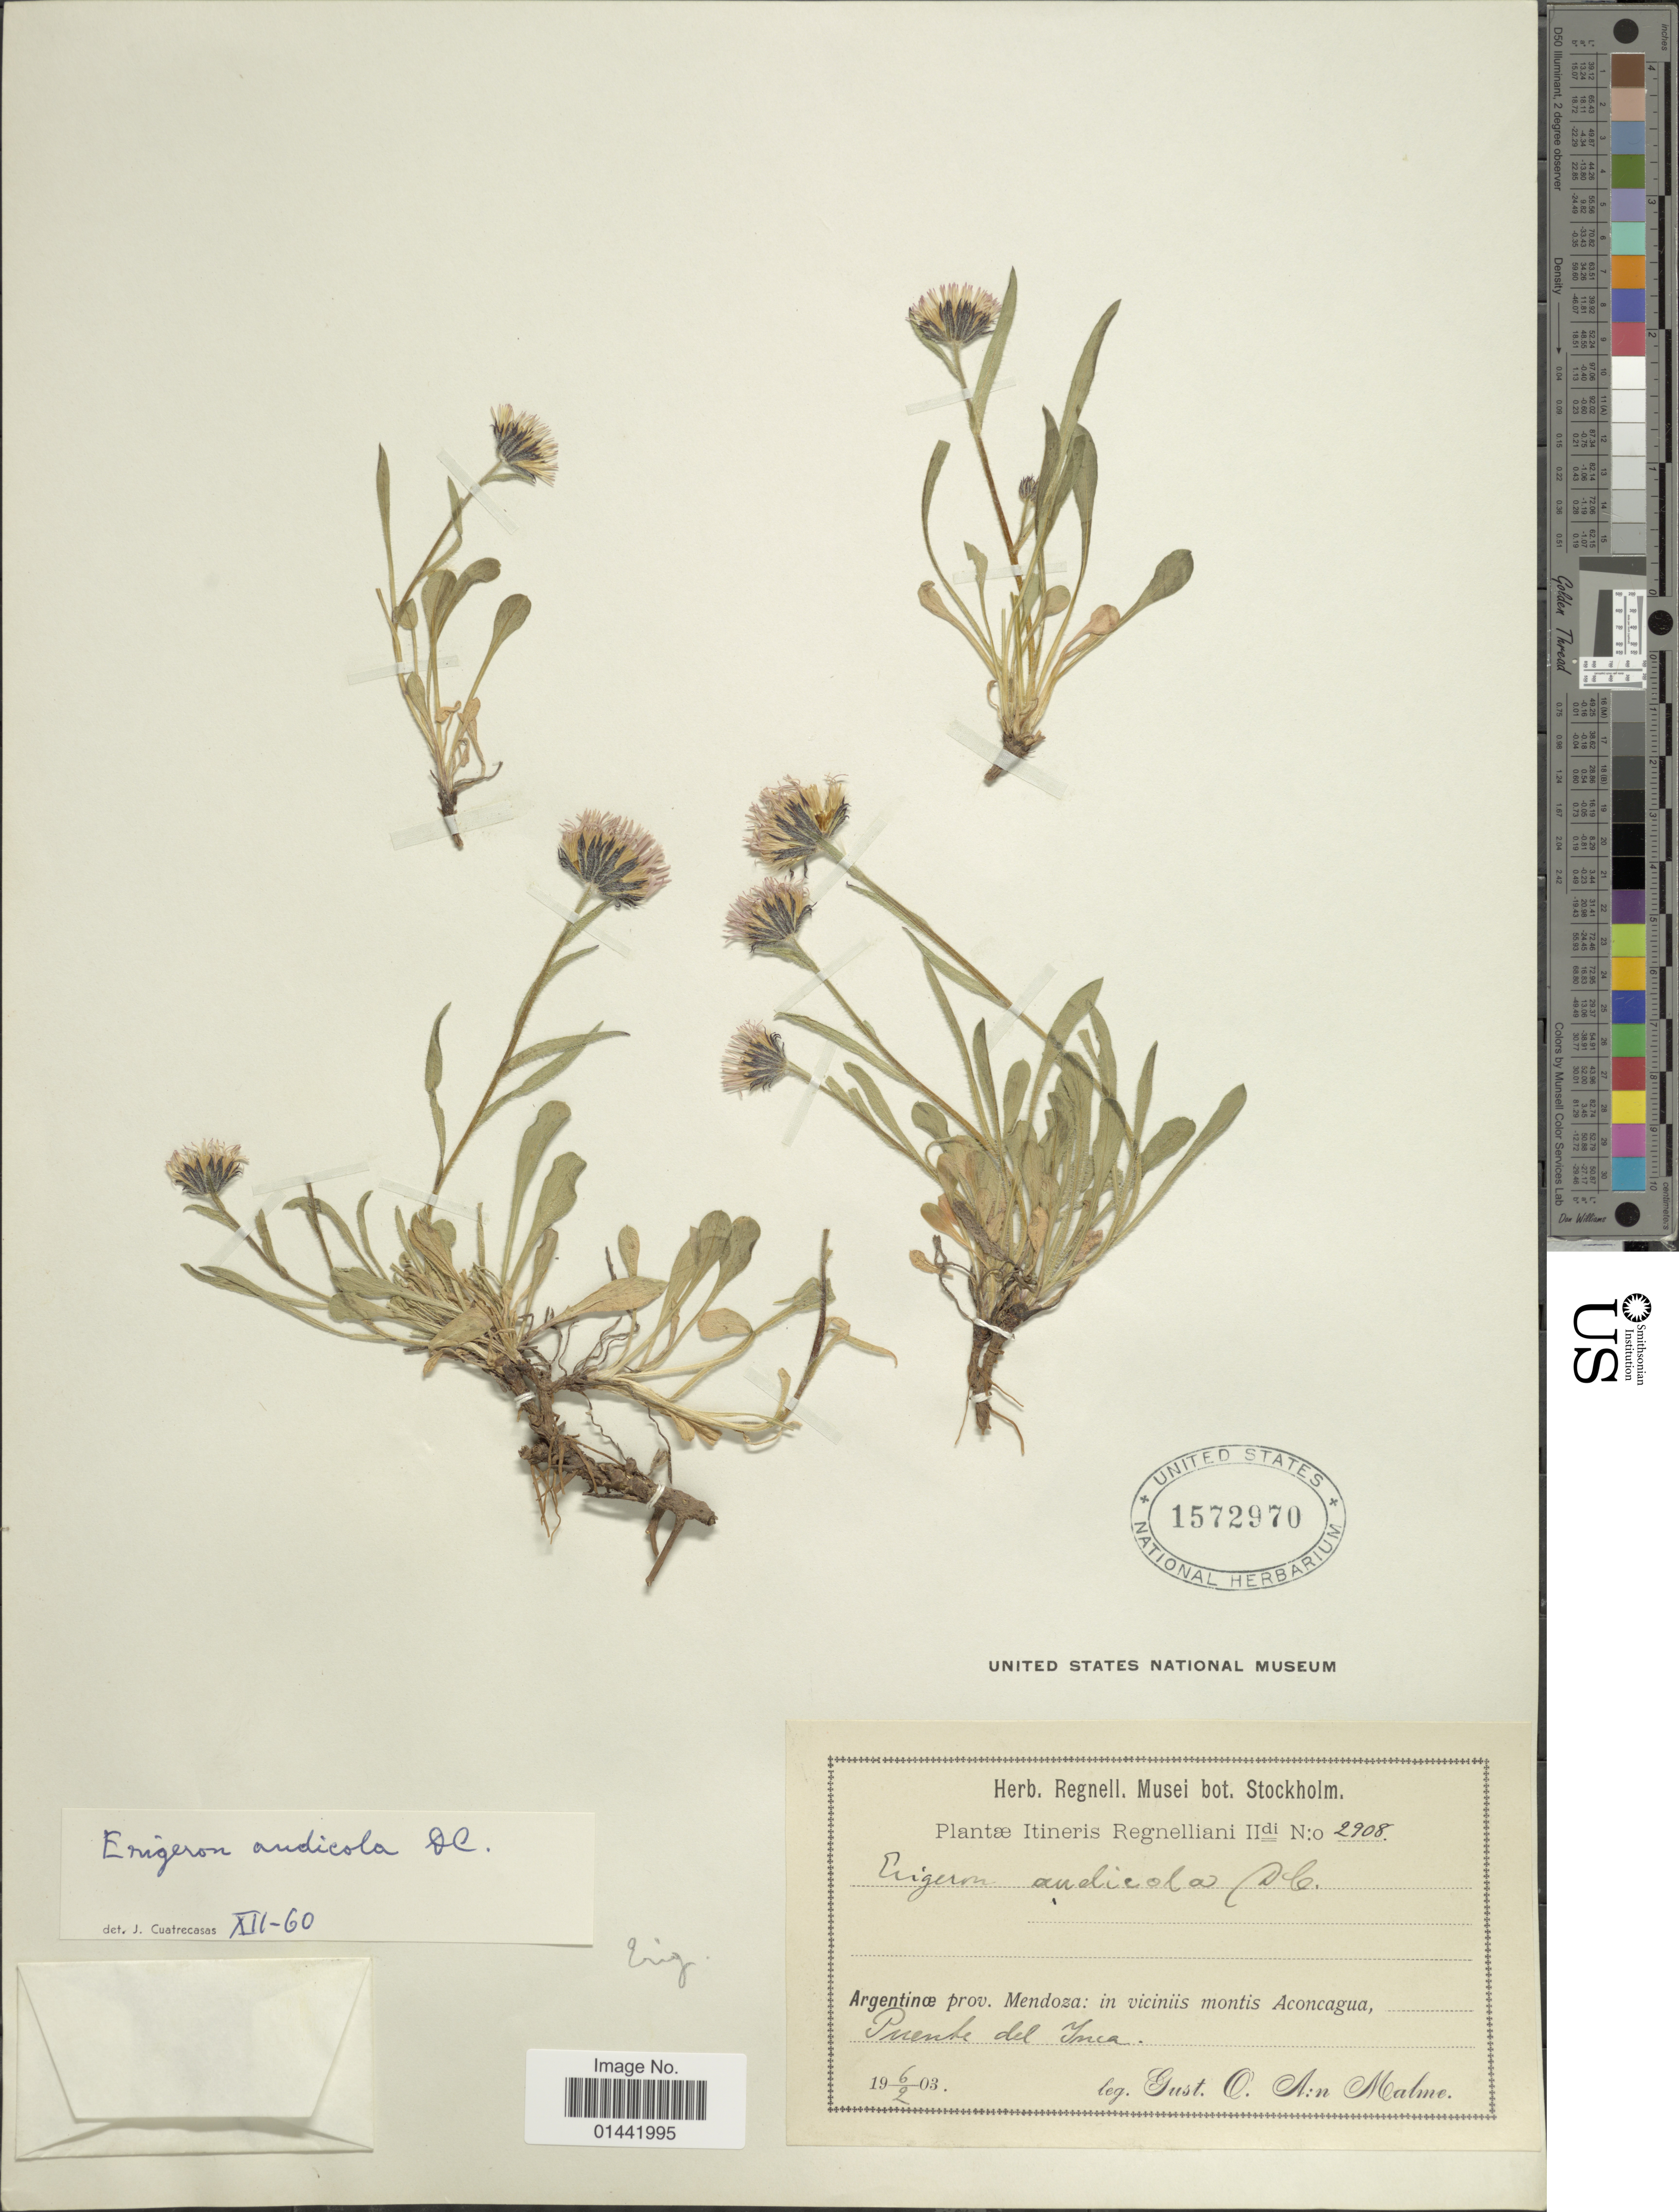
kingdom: Plantae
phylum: Tracheophyta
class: Magnoliopsida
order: Asterales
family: Asteraceae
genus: Erigeron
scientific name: Erigeron andicola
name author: DC.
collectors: G. O. A. Malme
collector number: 2908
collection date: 1903-02-06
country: Argentina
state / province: Mendoza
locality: In viciniis montis Aconcagua, Puente del Inca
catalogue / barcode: US 1572970